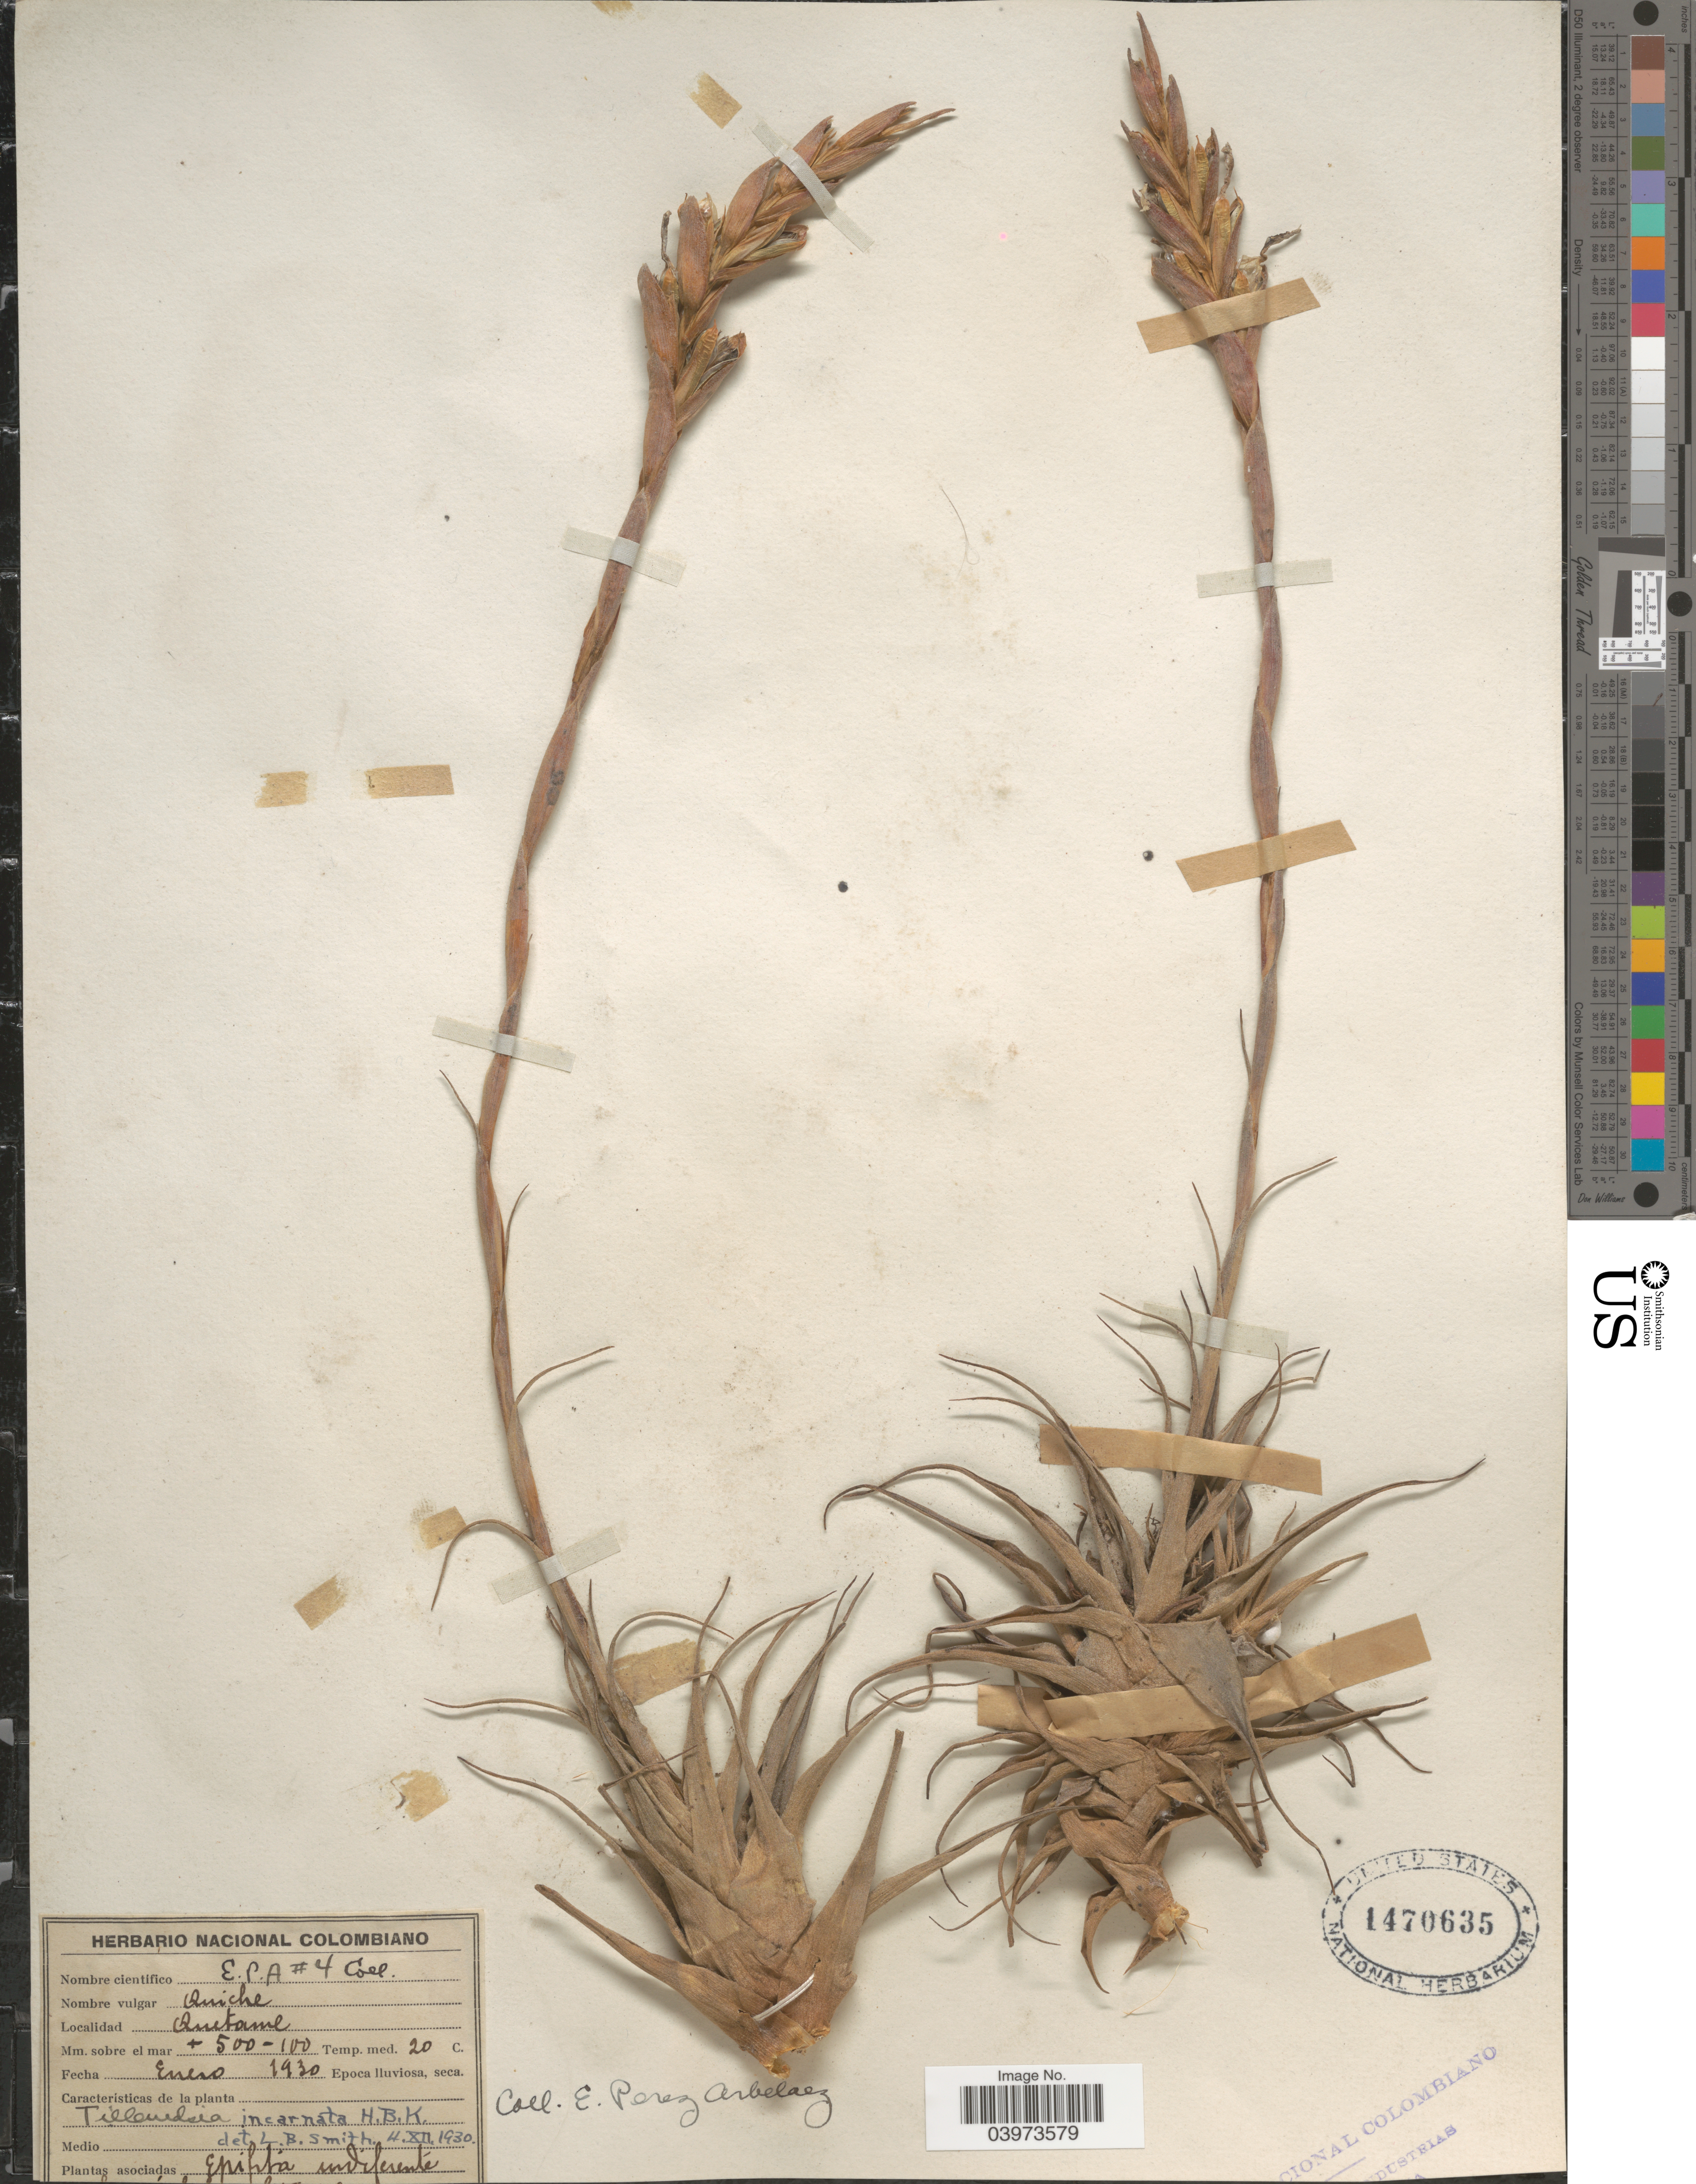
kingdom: Plantae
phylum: Tracheophyta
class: Liliopsida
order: Poales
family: Bromeliaceae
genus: Tillandsia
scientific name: Tillandsia incarnata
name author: Kunth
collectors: E. Pérez Arbeláez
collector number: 4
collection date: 1930-01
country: Colombia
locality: Quetame.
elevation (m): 100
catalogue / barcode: US 1470635